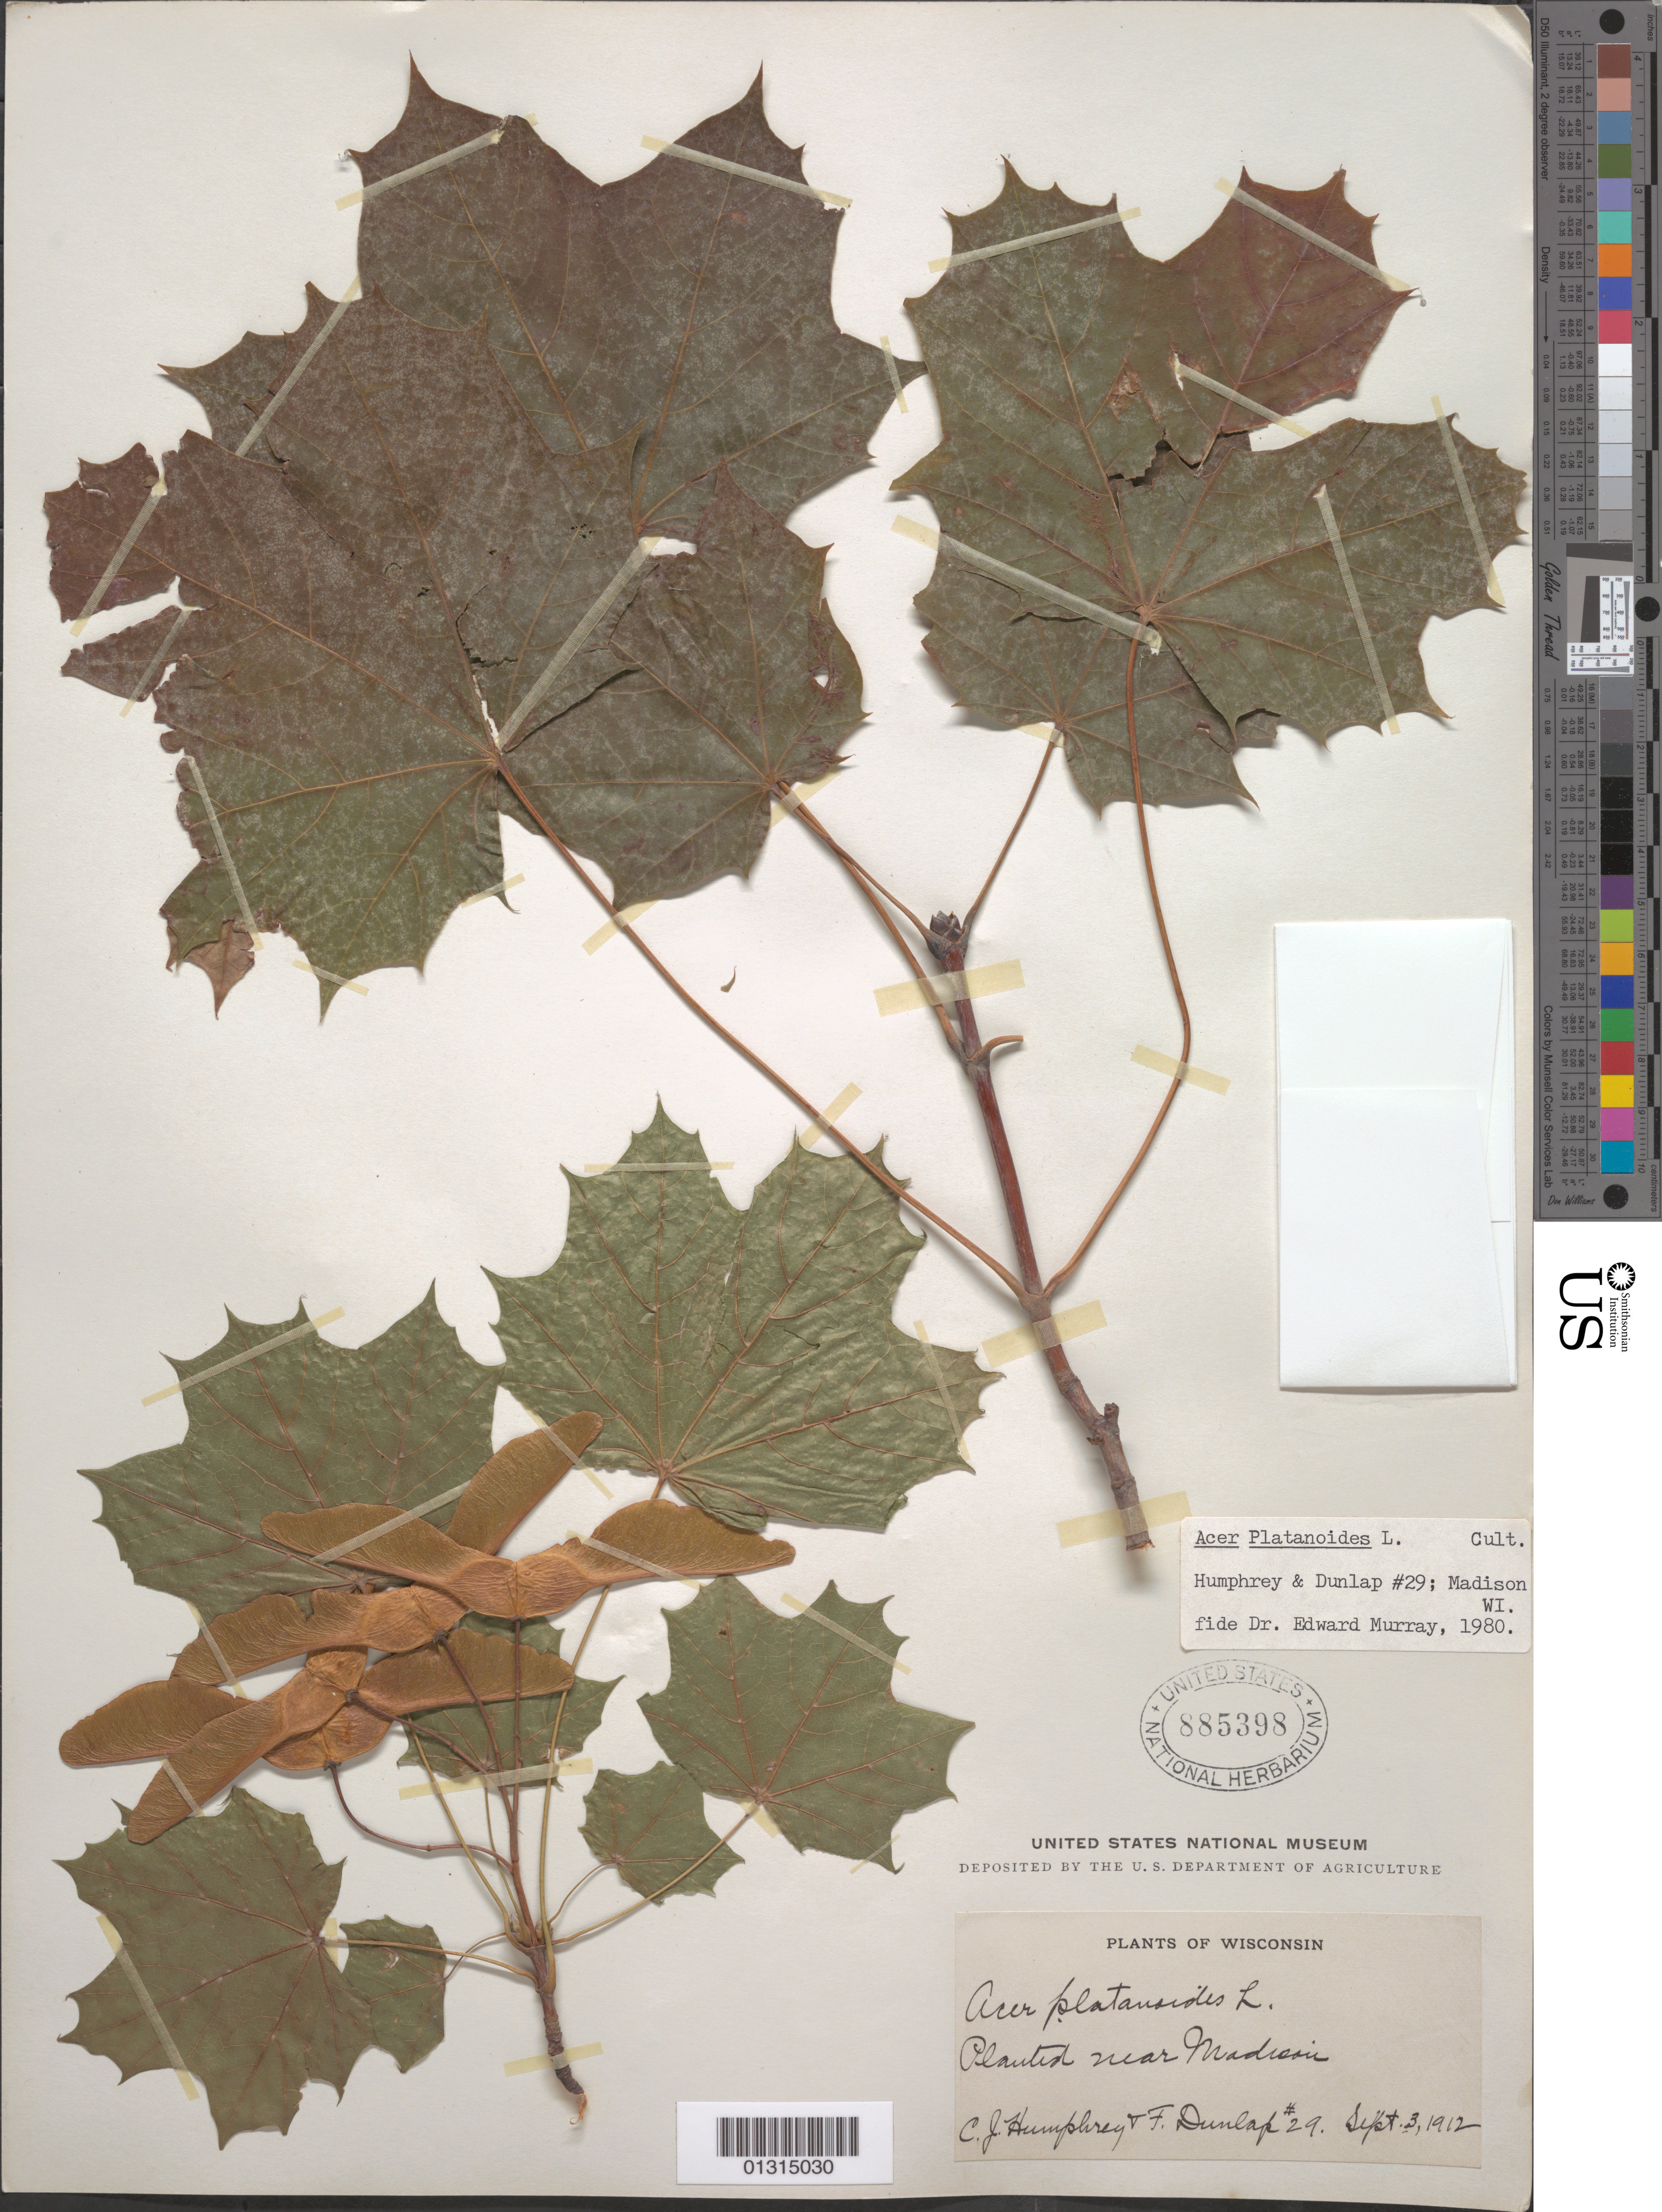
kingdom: Plantae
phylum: Tracheophyta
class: Magnoliopsida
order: Sapindales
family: Sapindaceae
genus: Acer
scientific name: Acer platanoides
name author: L.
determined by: Murray, Edward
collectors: C. Humphrey & F. Dunlap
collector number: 29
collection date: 1912-09-03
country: United States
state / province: Wisconsin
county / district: Dane County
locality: Madison, near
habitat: Planted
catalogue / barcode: US 885398